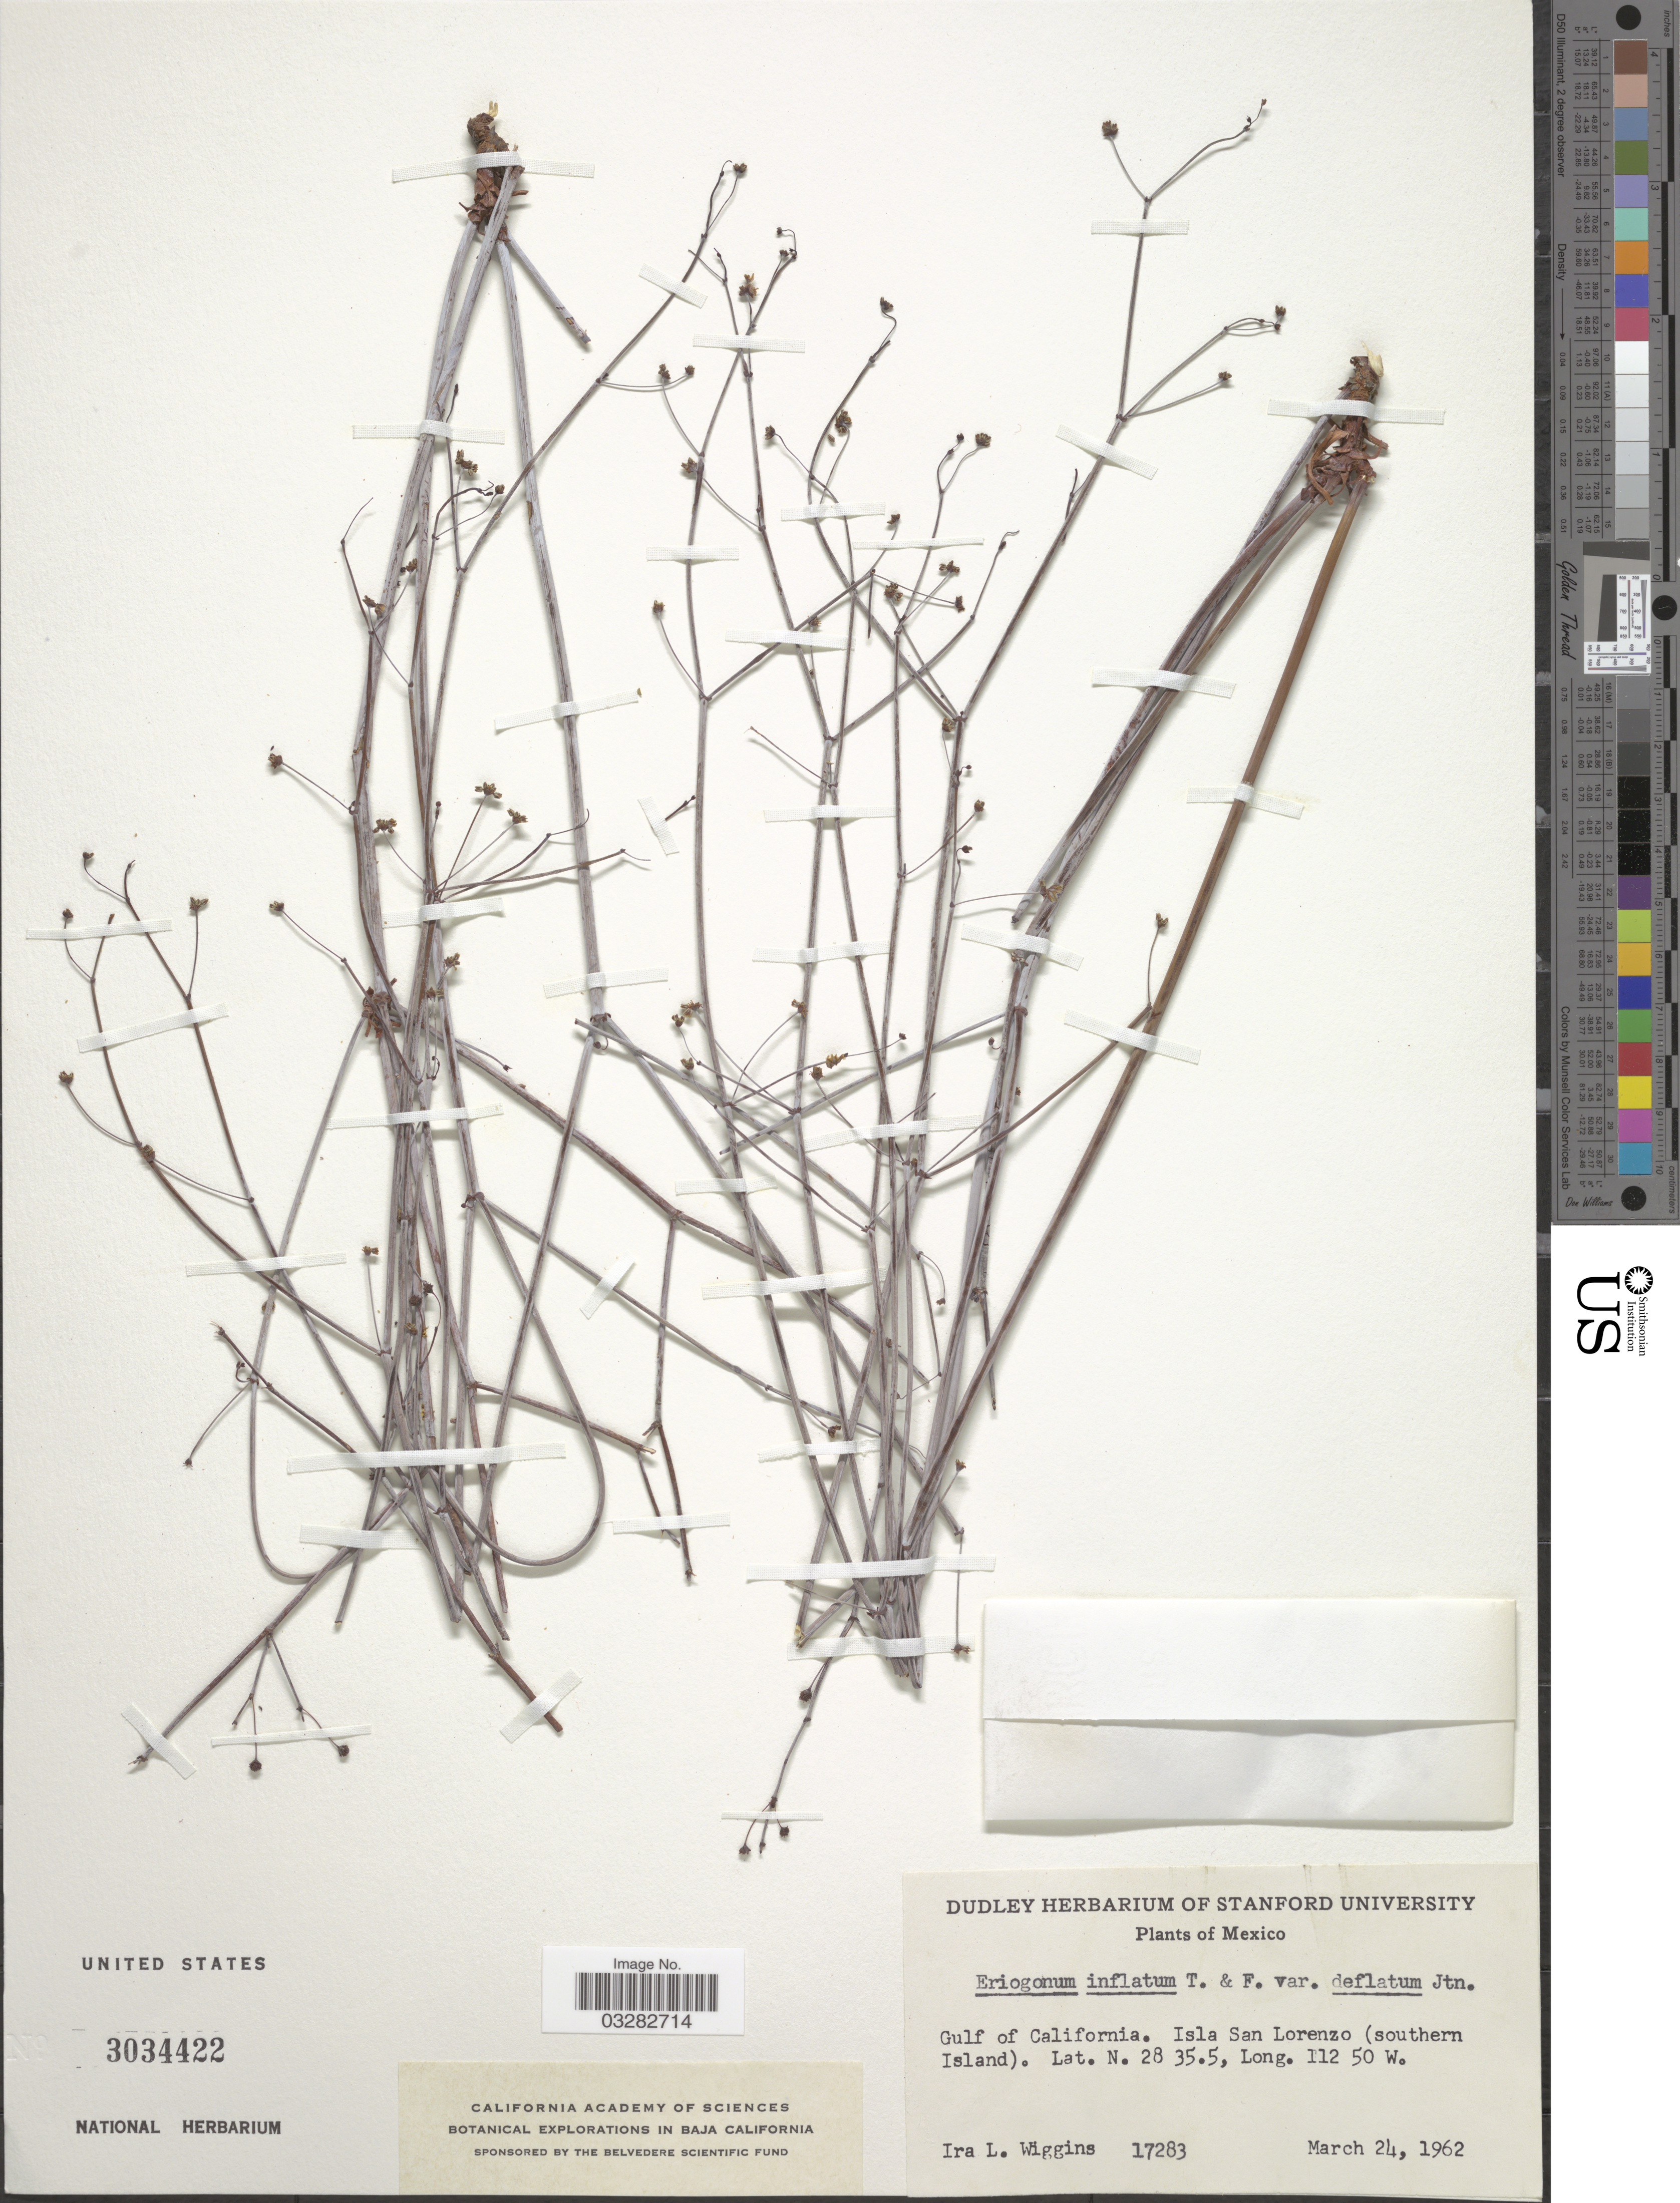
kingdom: Plantae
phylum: Tracheophyta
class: Magnoliopsida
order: Caryophyllales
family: Polygonaceae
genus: Eriogonum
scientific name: Eriogonum inflatum var. deflatum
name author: I.M. Johnst.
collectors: I. L. Wiggins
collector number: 17283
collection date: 1962-03-24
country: Mexico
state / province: Baja California Norte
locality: Gulf of California. Isla San Lorenzo (southern Island).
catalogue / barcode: US 3034422